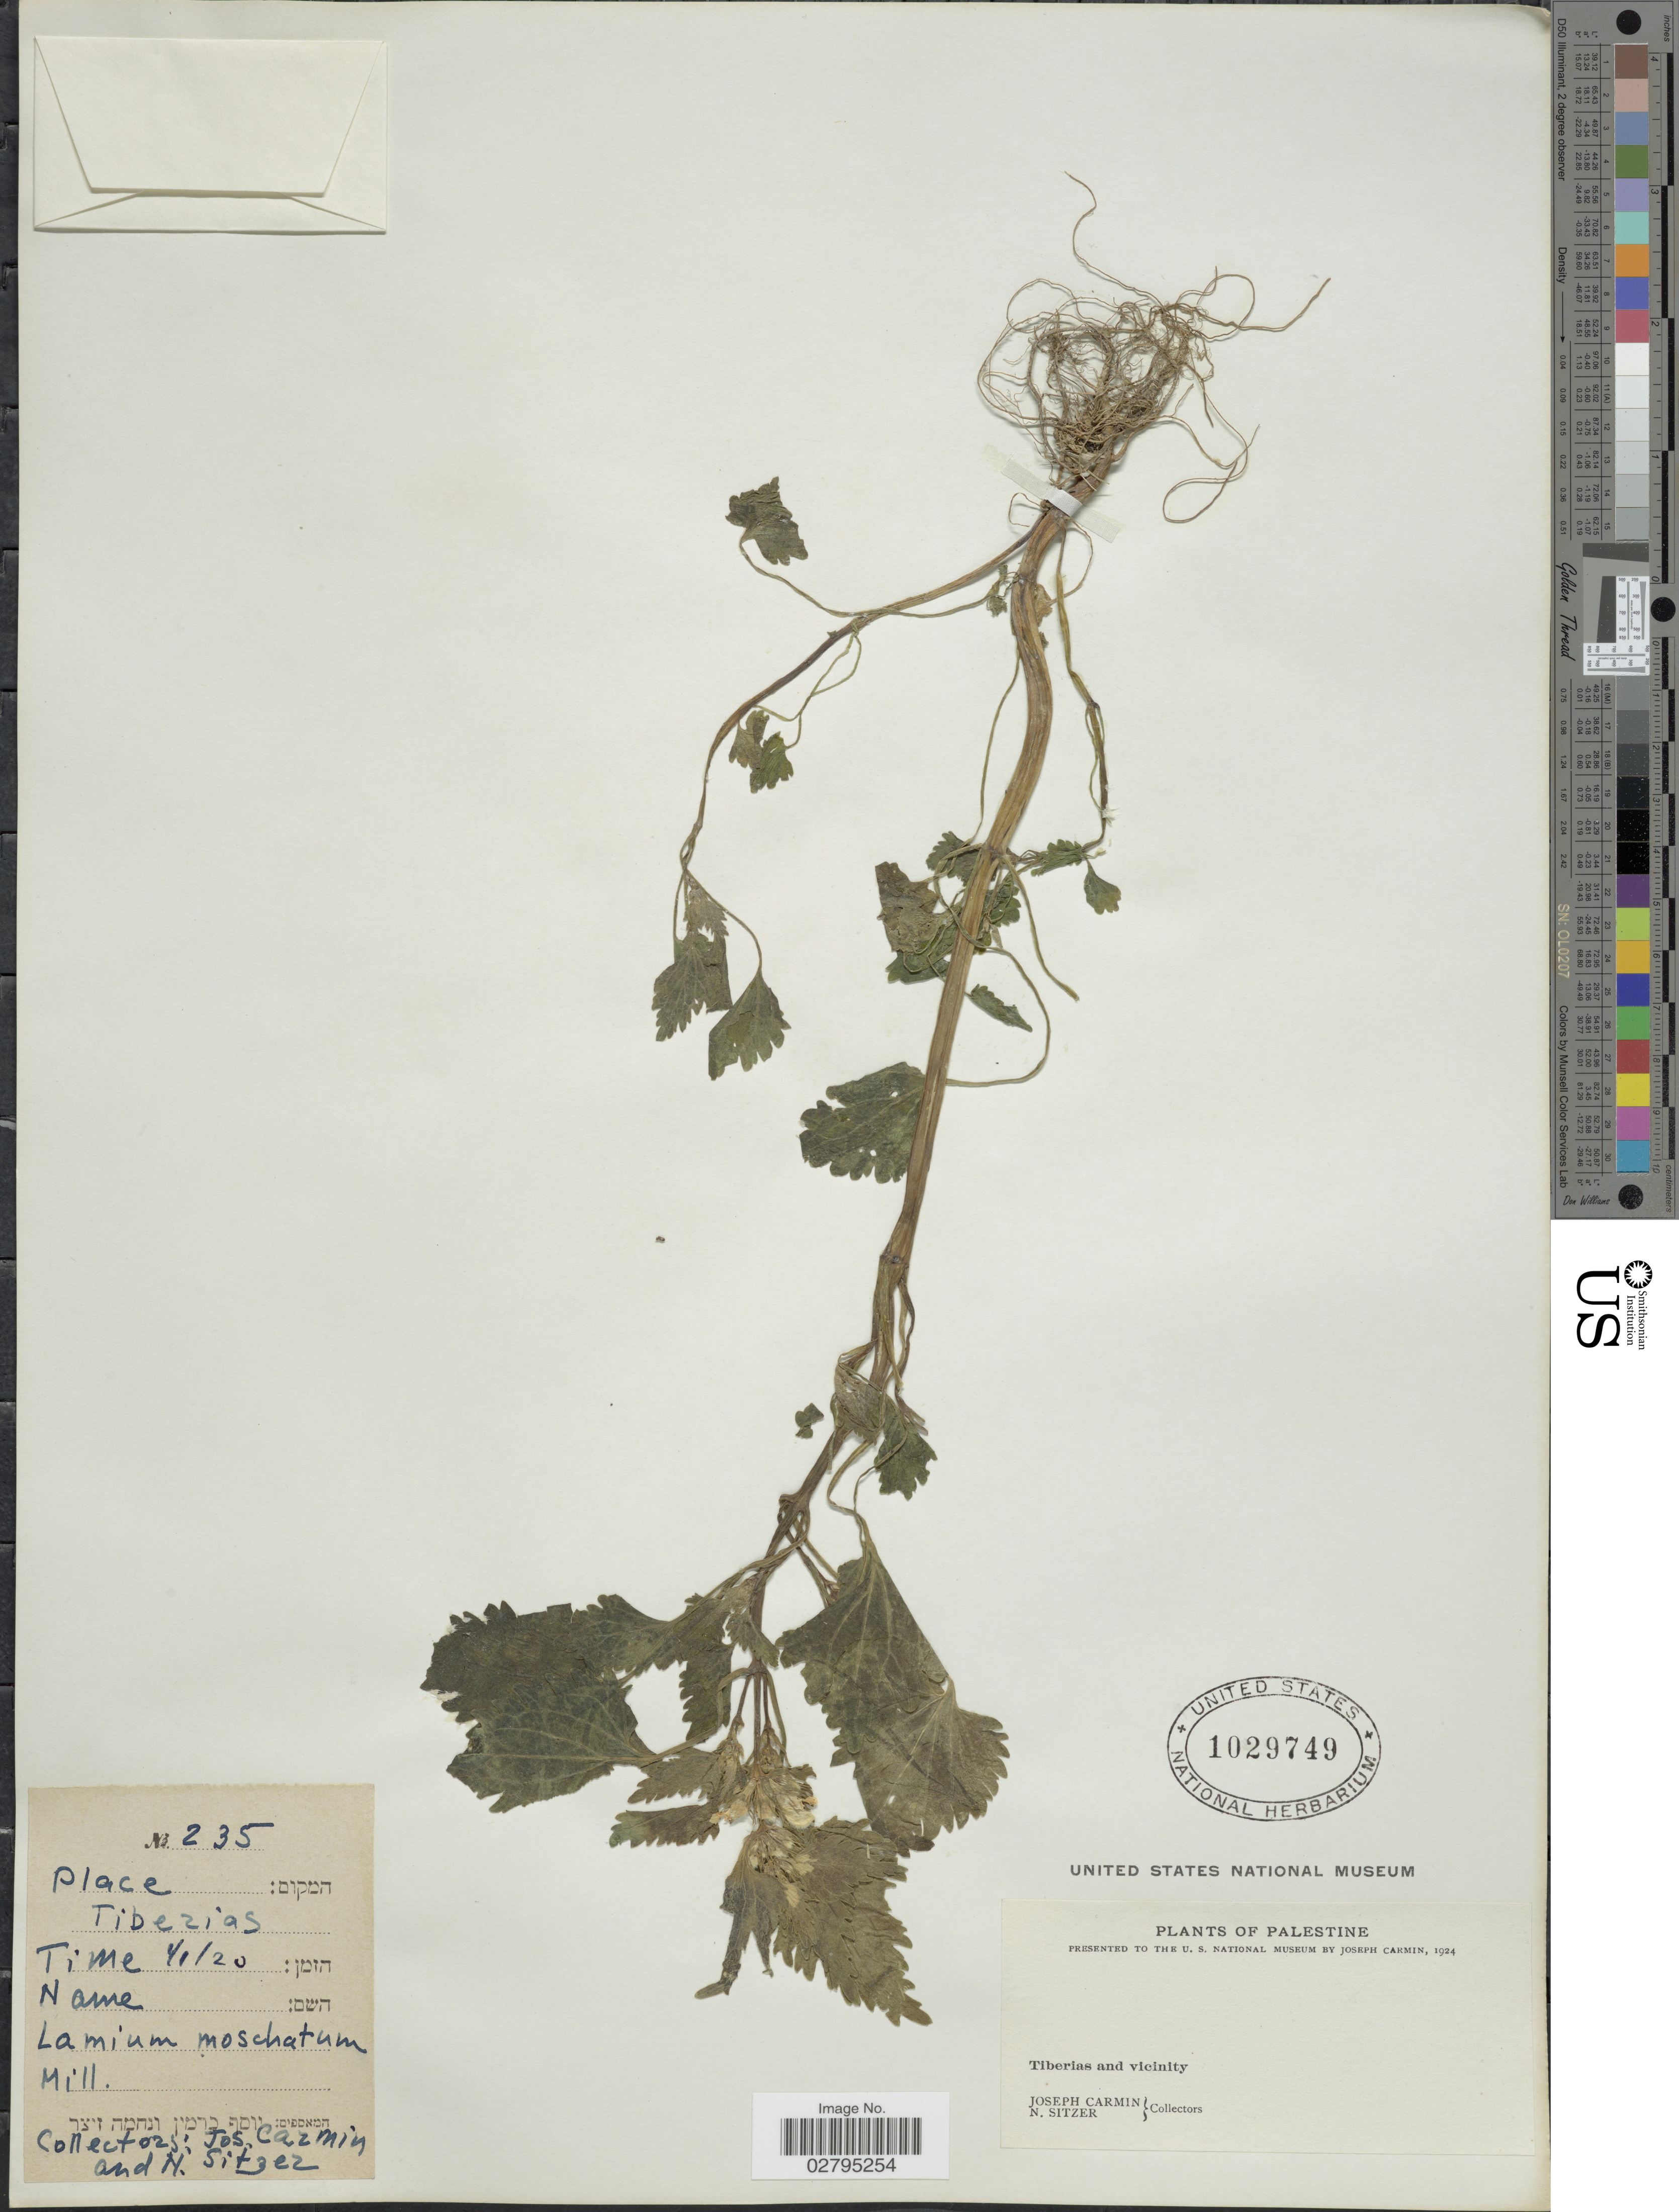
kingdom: Plantae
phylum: Tracheophyta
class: Magnoliopsida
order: Lamiales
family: Lamiaceae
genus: Lamium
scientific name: Lamium moschatum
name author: Mill.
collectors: J. Carmin & N. Sitzer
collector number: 235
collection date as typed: Transcribed d/m/y: 1/1/20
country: Israel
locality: Palestine, Tiberias and vicinity.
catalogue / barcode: US 1029749